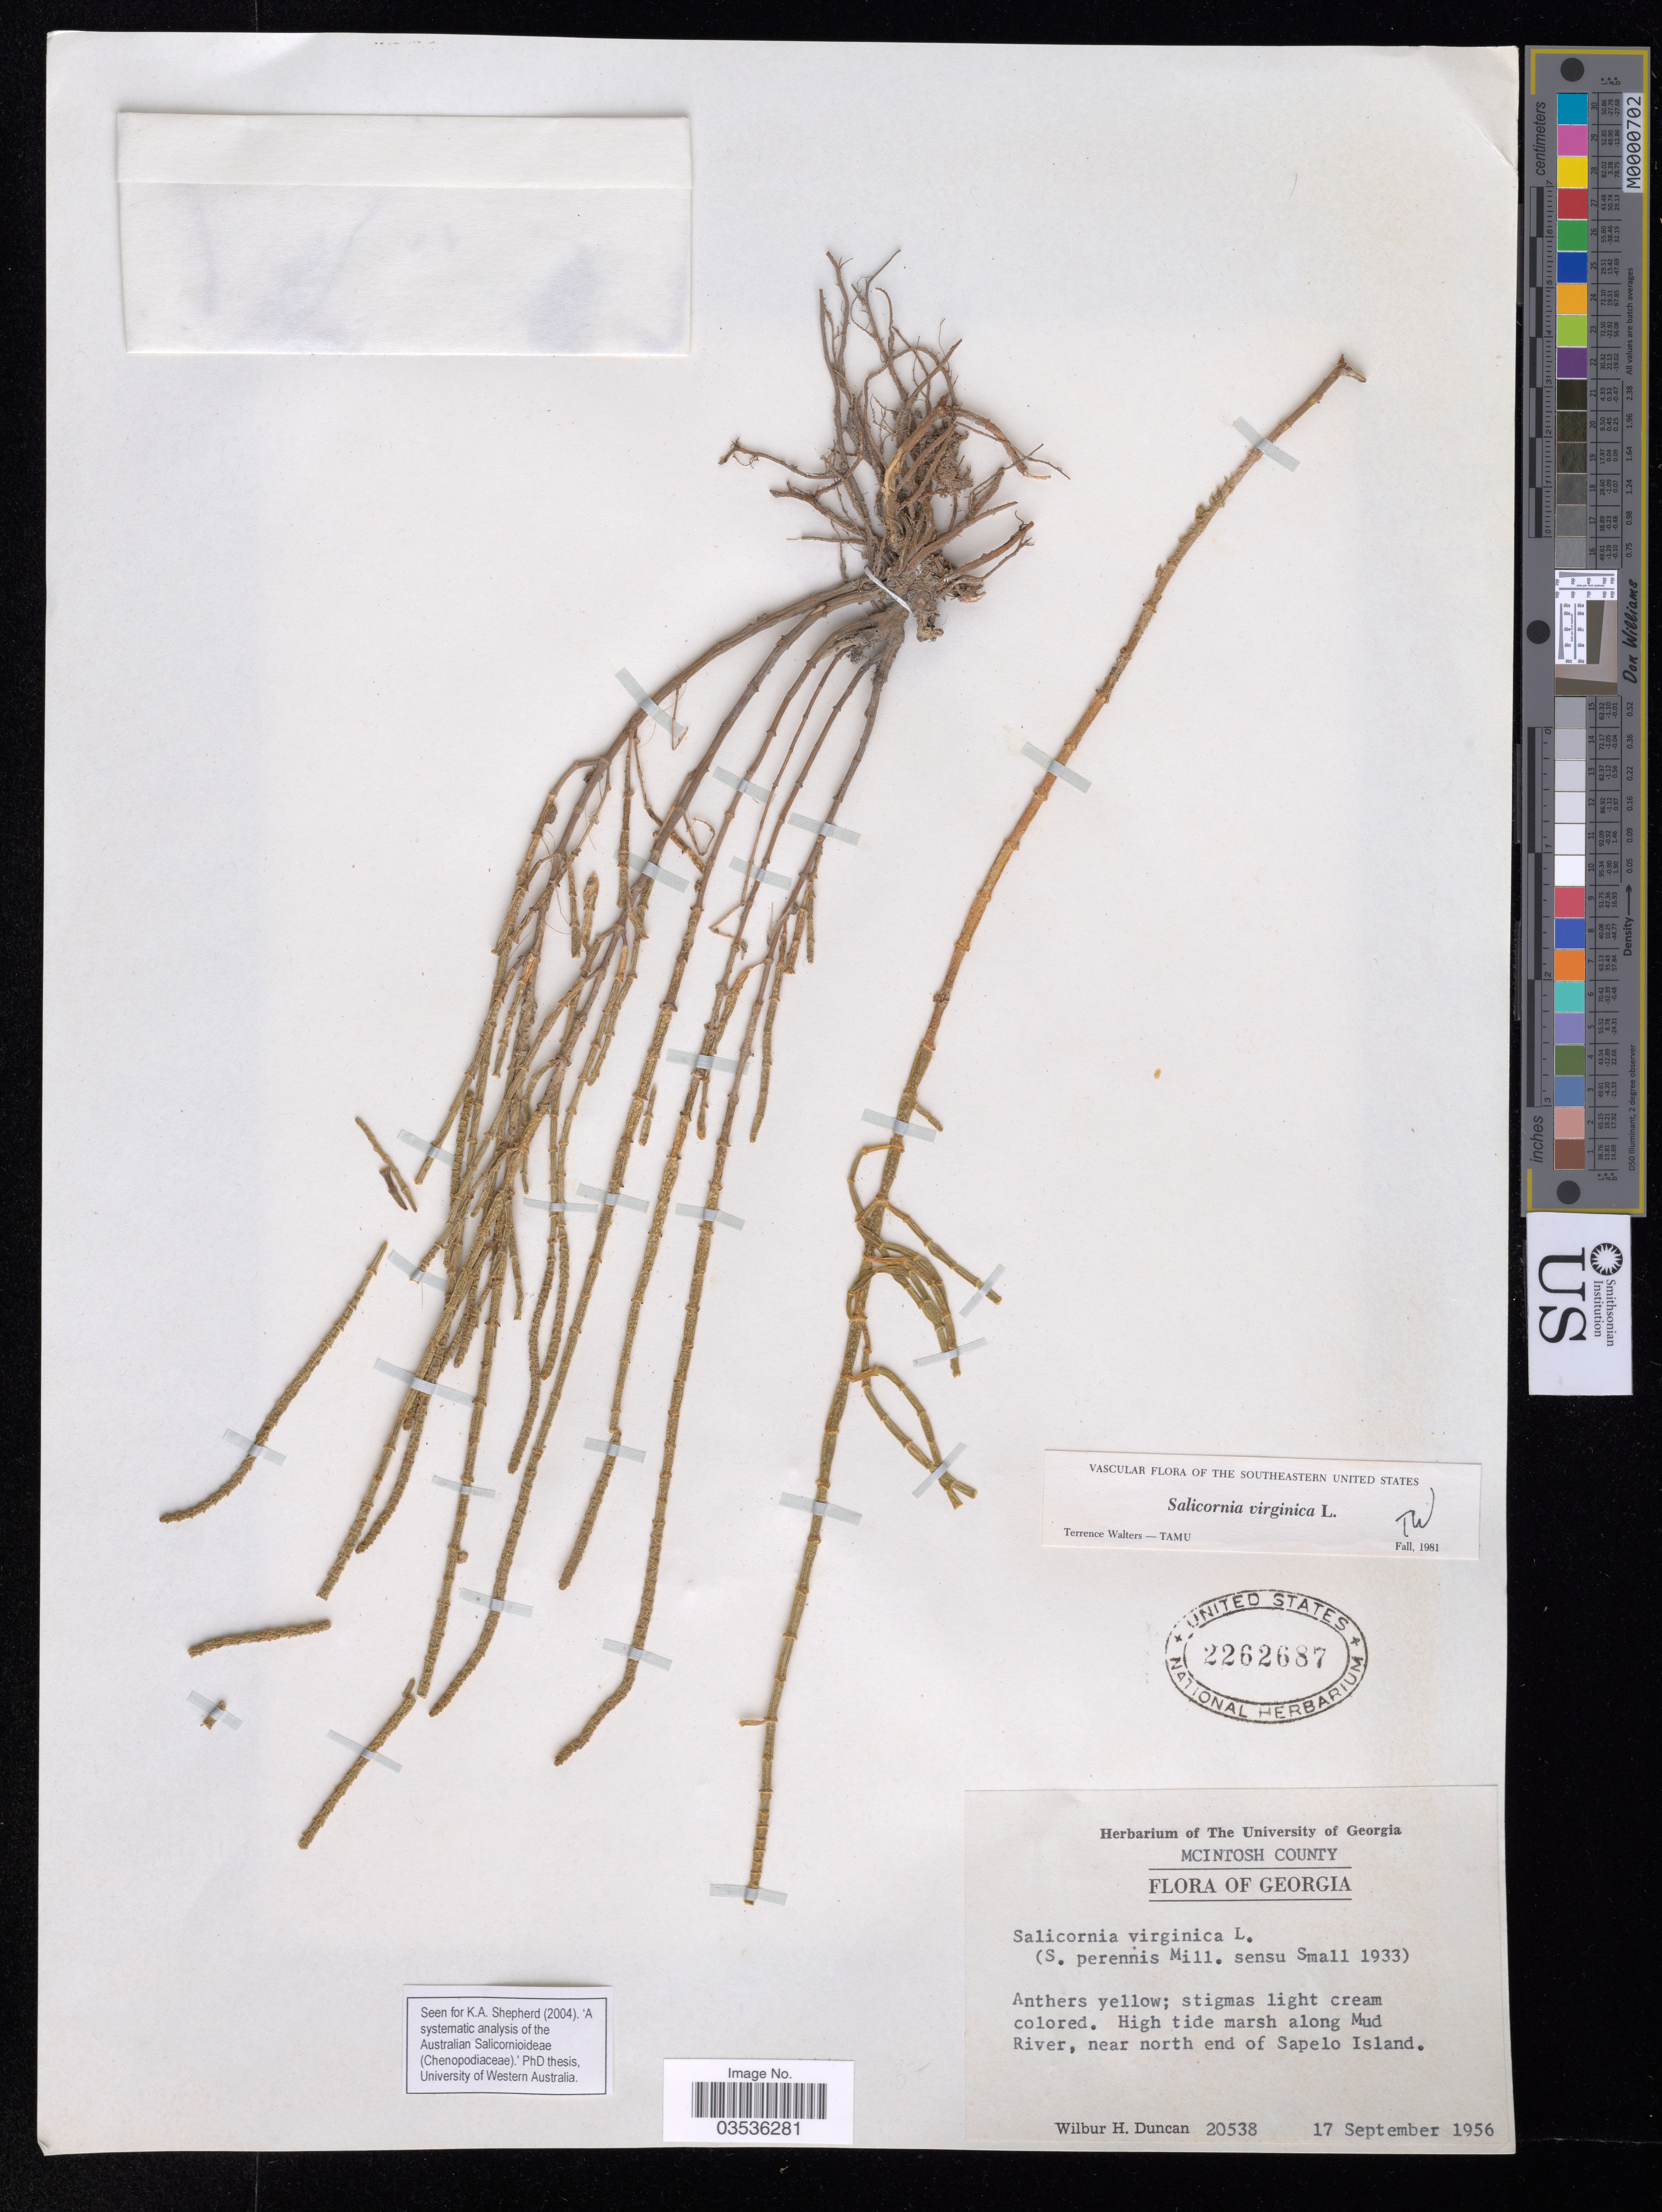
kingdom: Plantae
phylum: Tracheophyta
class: Magnoliopsida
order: Caryophyllales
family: Amaranthaceae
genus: Salicornia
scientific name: Salicornia ambigua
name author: Michx.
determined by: Strong, Mark T., (BOT), Smithsonian Institution - National Museum of Natural History (UNITED STATES)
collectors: W. H. Duncan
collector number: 20538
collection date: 1956-09-17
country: United States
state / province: Georgia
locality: McIntosh County. Along Mud River, near north end of Sapelo Island.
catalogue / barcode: US 2262687